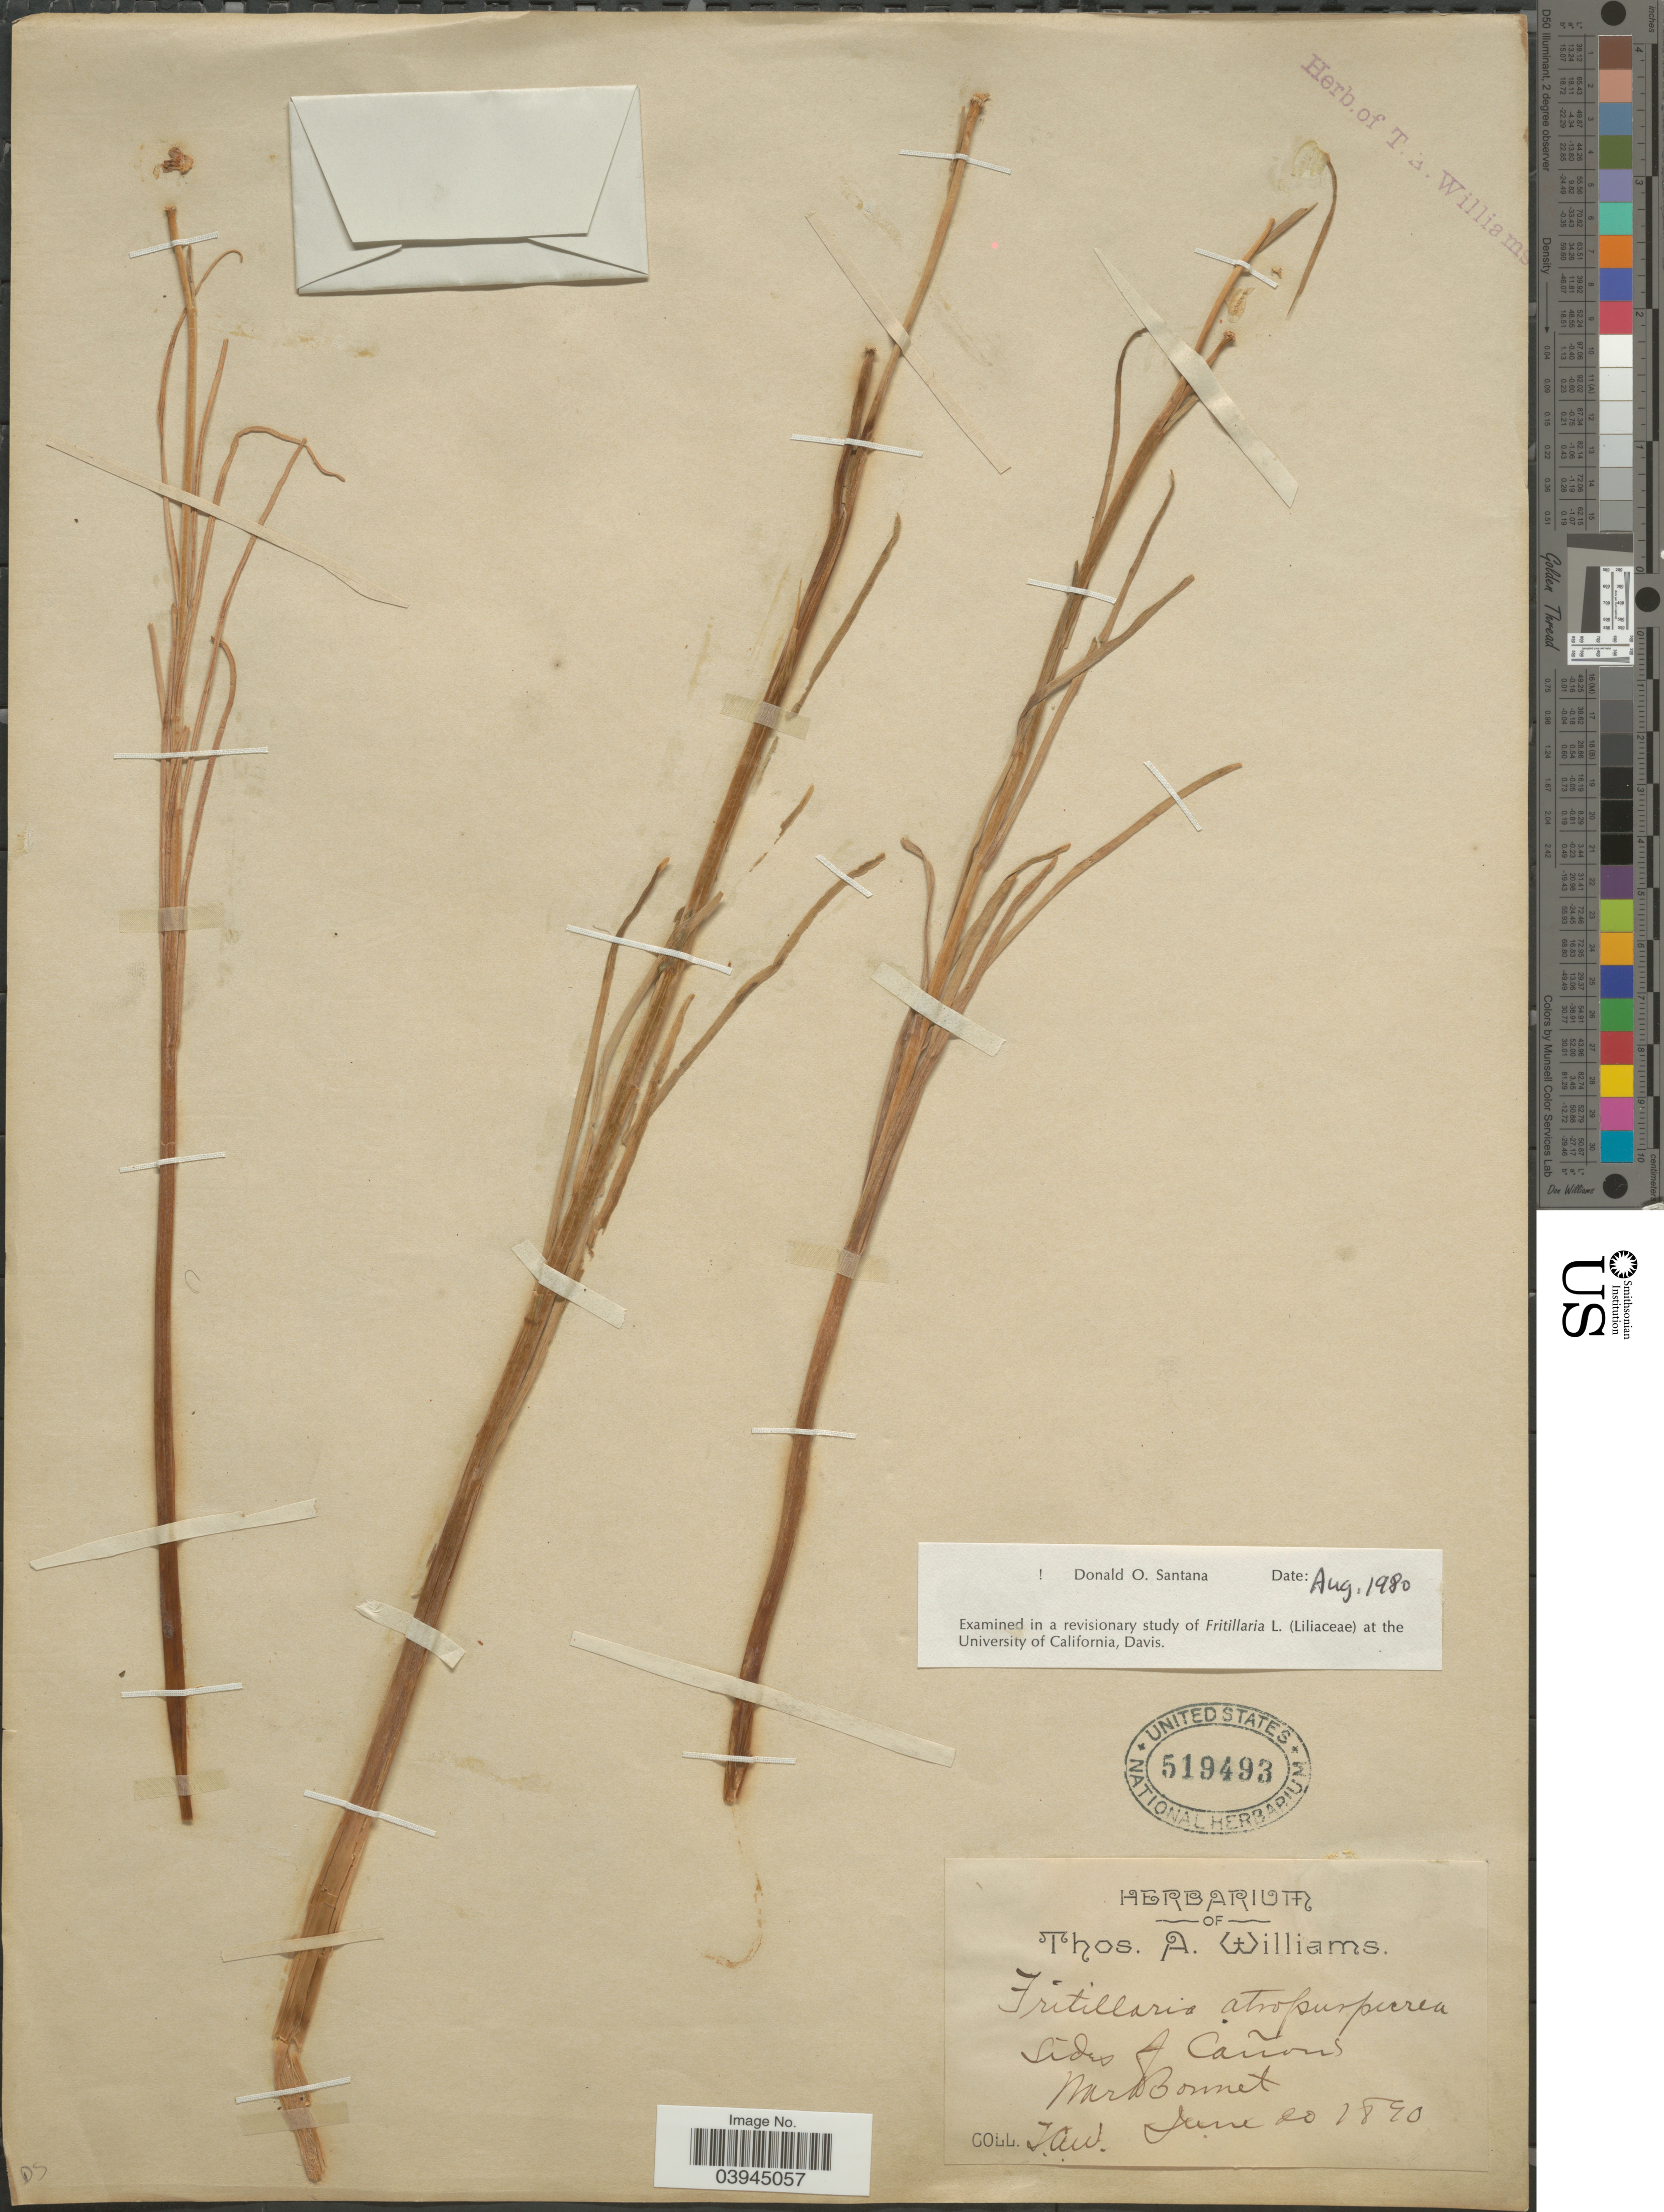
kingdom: Plantae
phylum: Tracheophyta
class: Liliopsida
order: Liliales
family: Liliaceae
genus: Fritillaria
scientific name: Fritillaria atropurpurea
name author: Nutt.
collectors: T. A. Williams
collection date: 1890-06-20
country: United States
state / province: Nebraska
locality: Sides of Cañons War Bonnet.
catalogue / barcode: US 519493